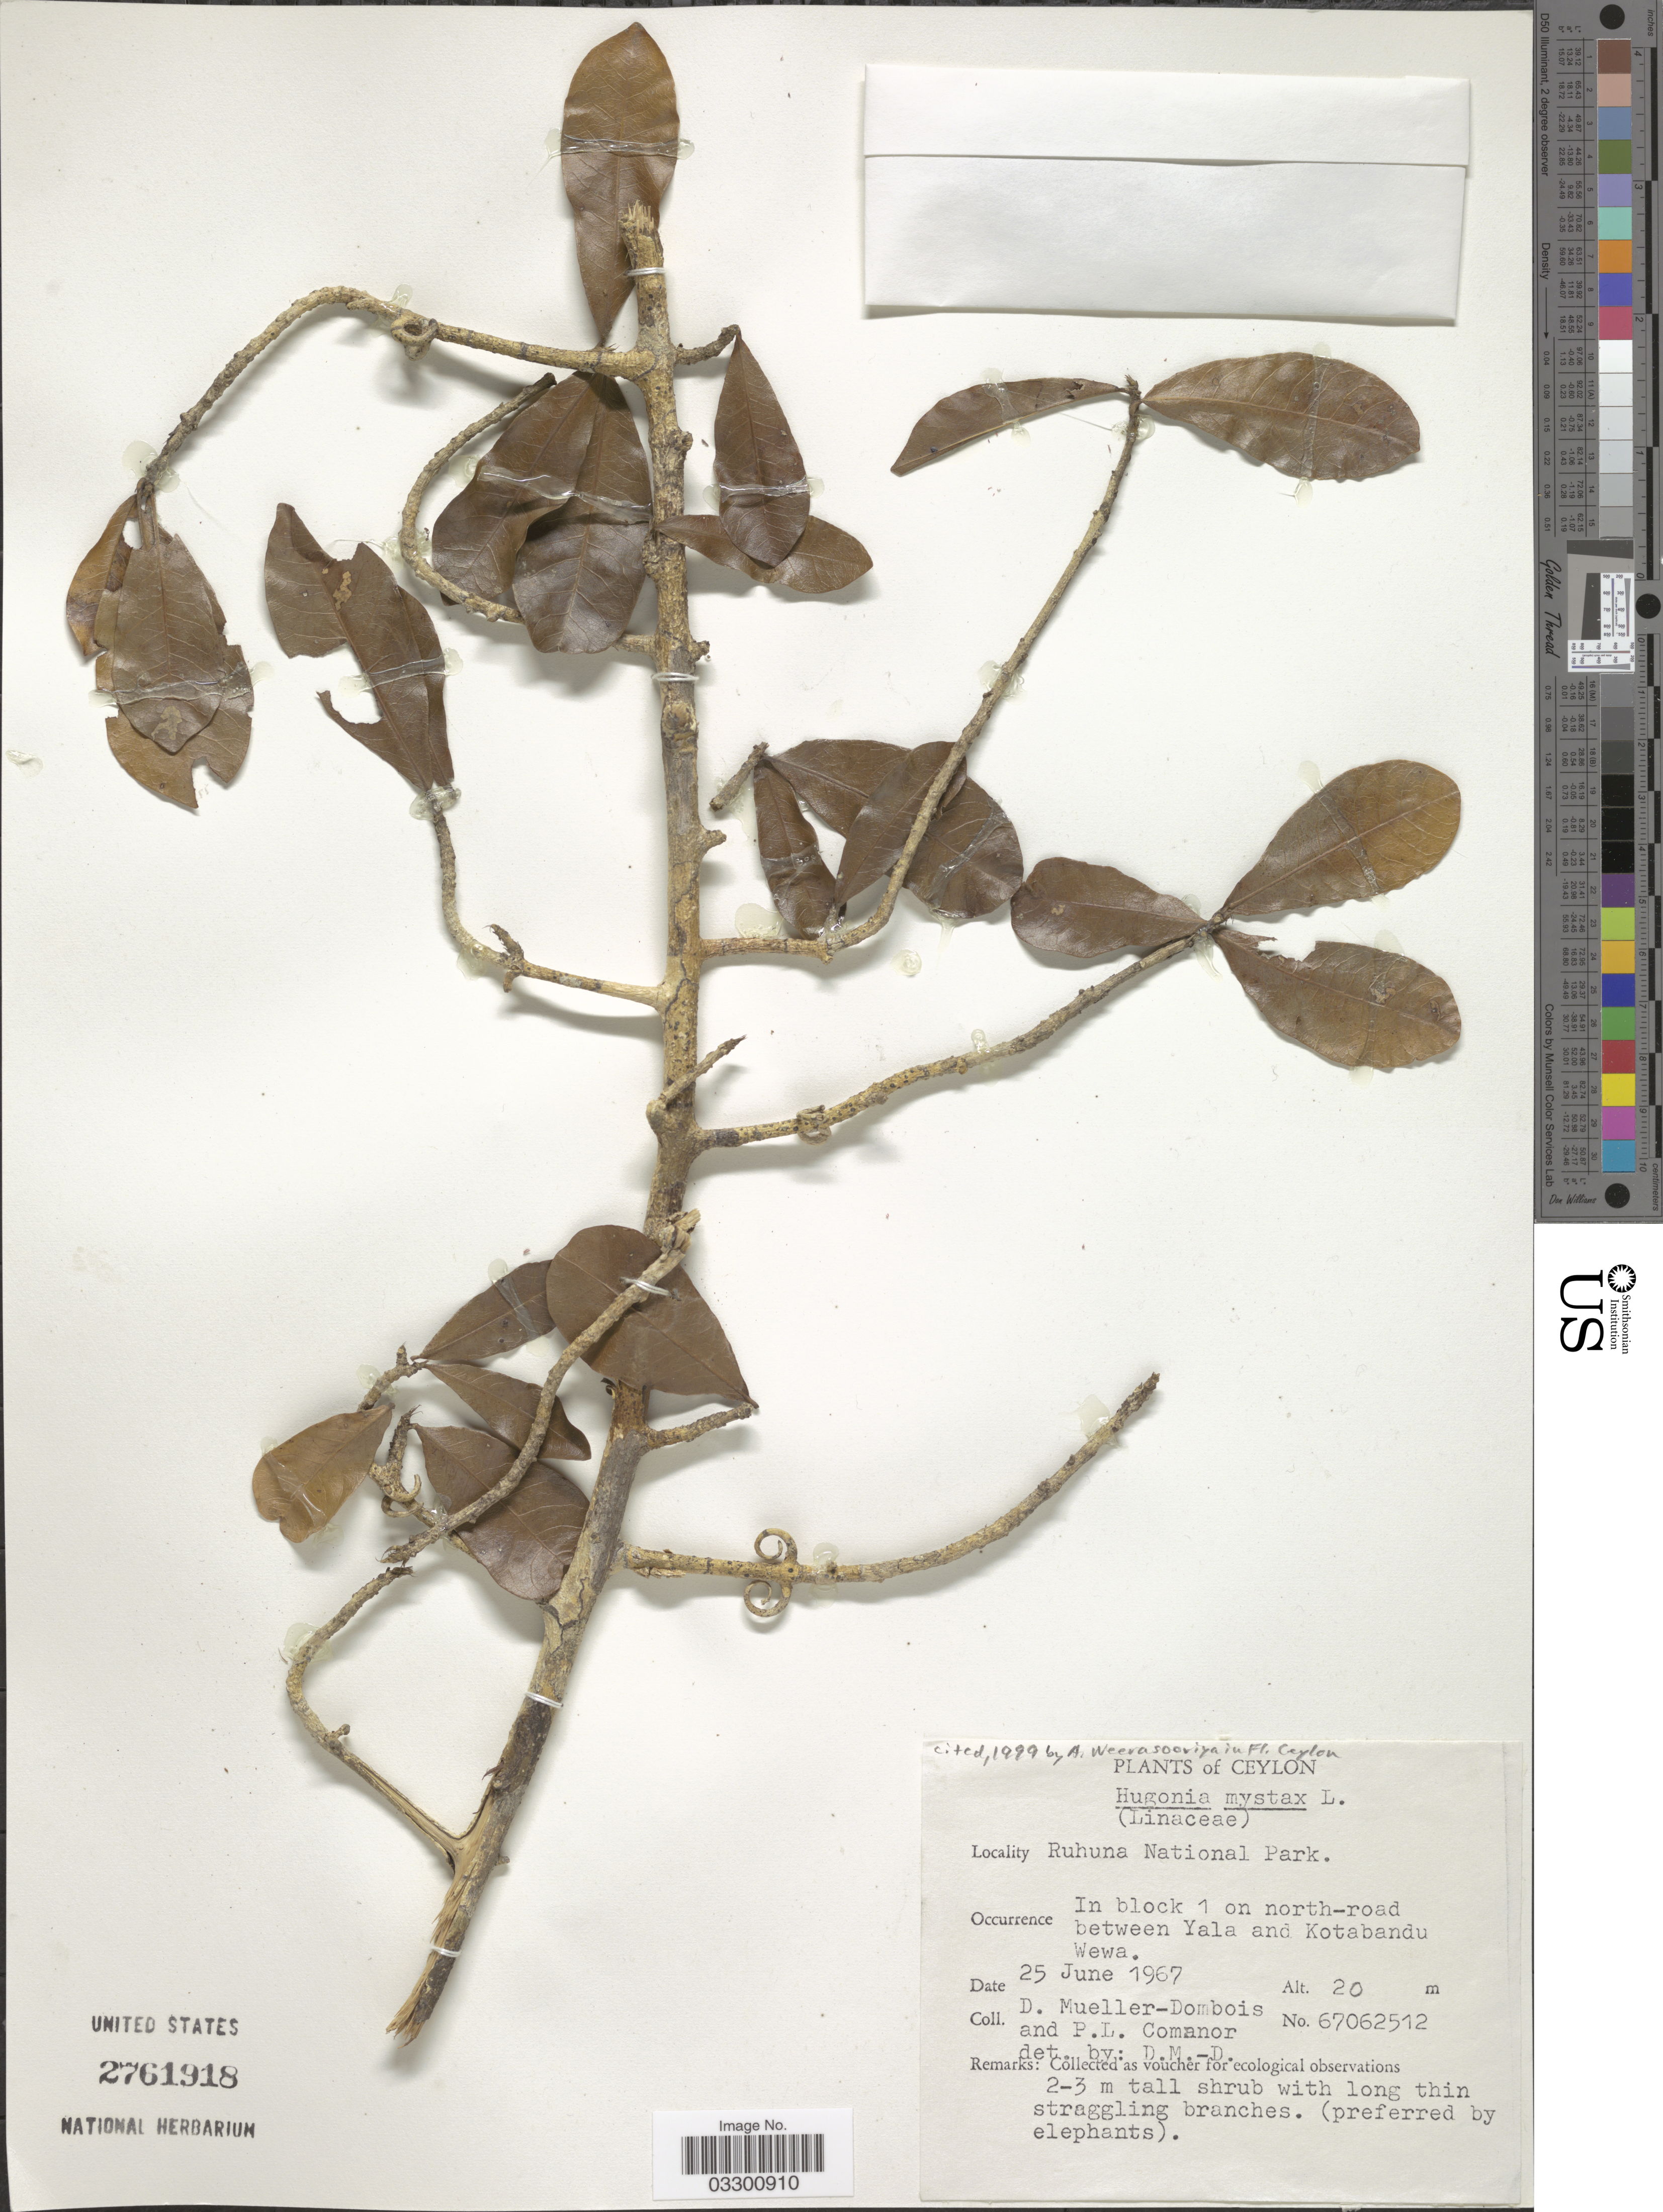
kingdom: Plantae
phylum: Tracheophyta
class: Magnoliopsida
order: Malpighiales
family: Linaceae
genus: Hugonia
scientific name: Hugonia mystax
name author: L.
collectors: D. Mueller-Dombois & P. Comanor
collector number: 67062512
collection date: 1967-06-25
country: Sri Lanka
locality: Ceylon, Ruhuna National Park. In block 1 on north-road between Yala and Kotabandu Wewa.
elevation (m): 20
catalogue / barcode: US 2761918